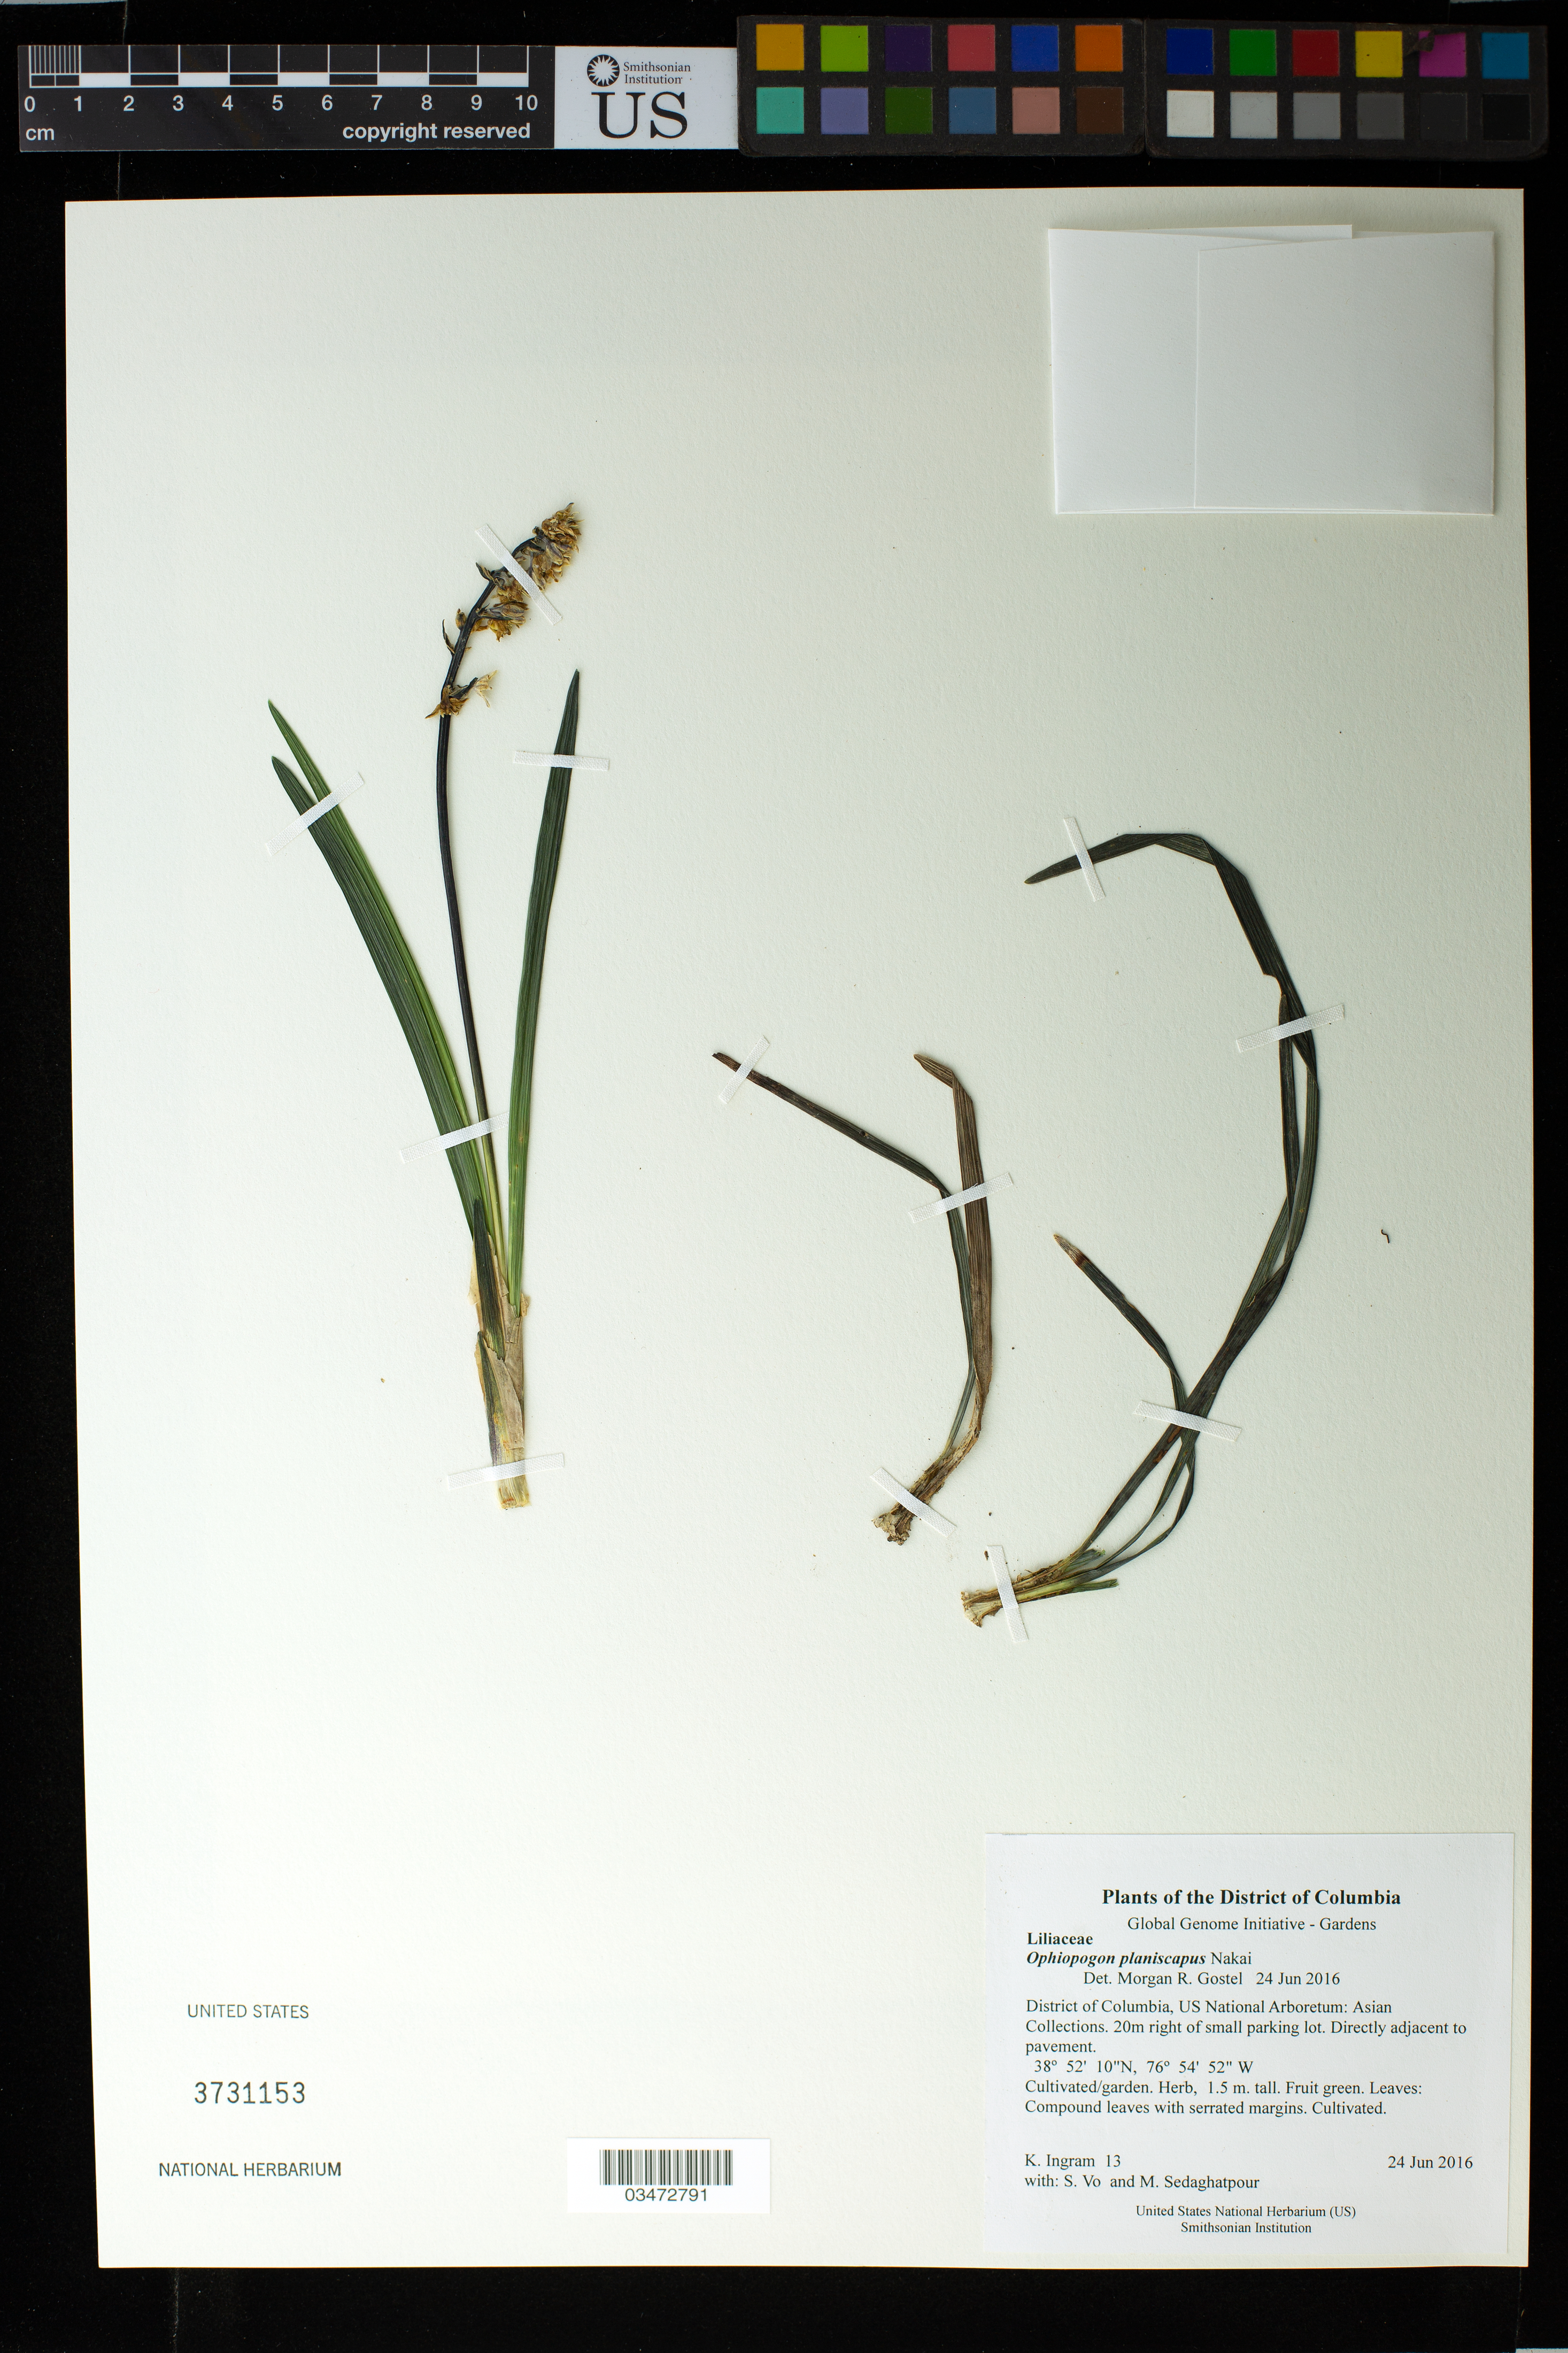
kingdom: Plantae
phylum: Tracheophyta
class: Liliopsida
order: Asparagales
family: Asparagaceae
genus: Ophiopogon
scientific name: Ophiopogon planiscapus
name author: Nakai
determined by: Gostel, Morgan R., (BRIT), Botanical Research Institute of Texas (UNITED STATES)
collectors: K. S. Ingram, S. Vo & M. Sedaghatpour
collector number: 13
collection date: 2016-06-24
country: United States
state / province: District of Columbia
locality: US National Arboretum: Asian Collections. 20m right of small parking lot. Directly adjacent to pavement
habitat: Cultivated/garden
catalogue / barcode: US 3731153